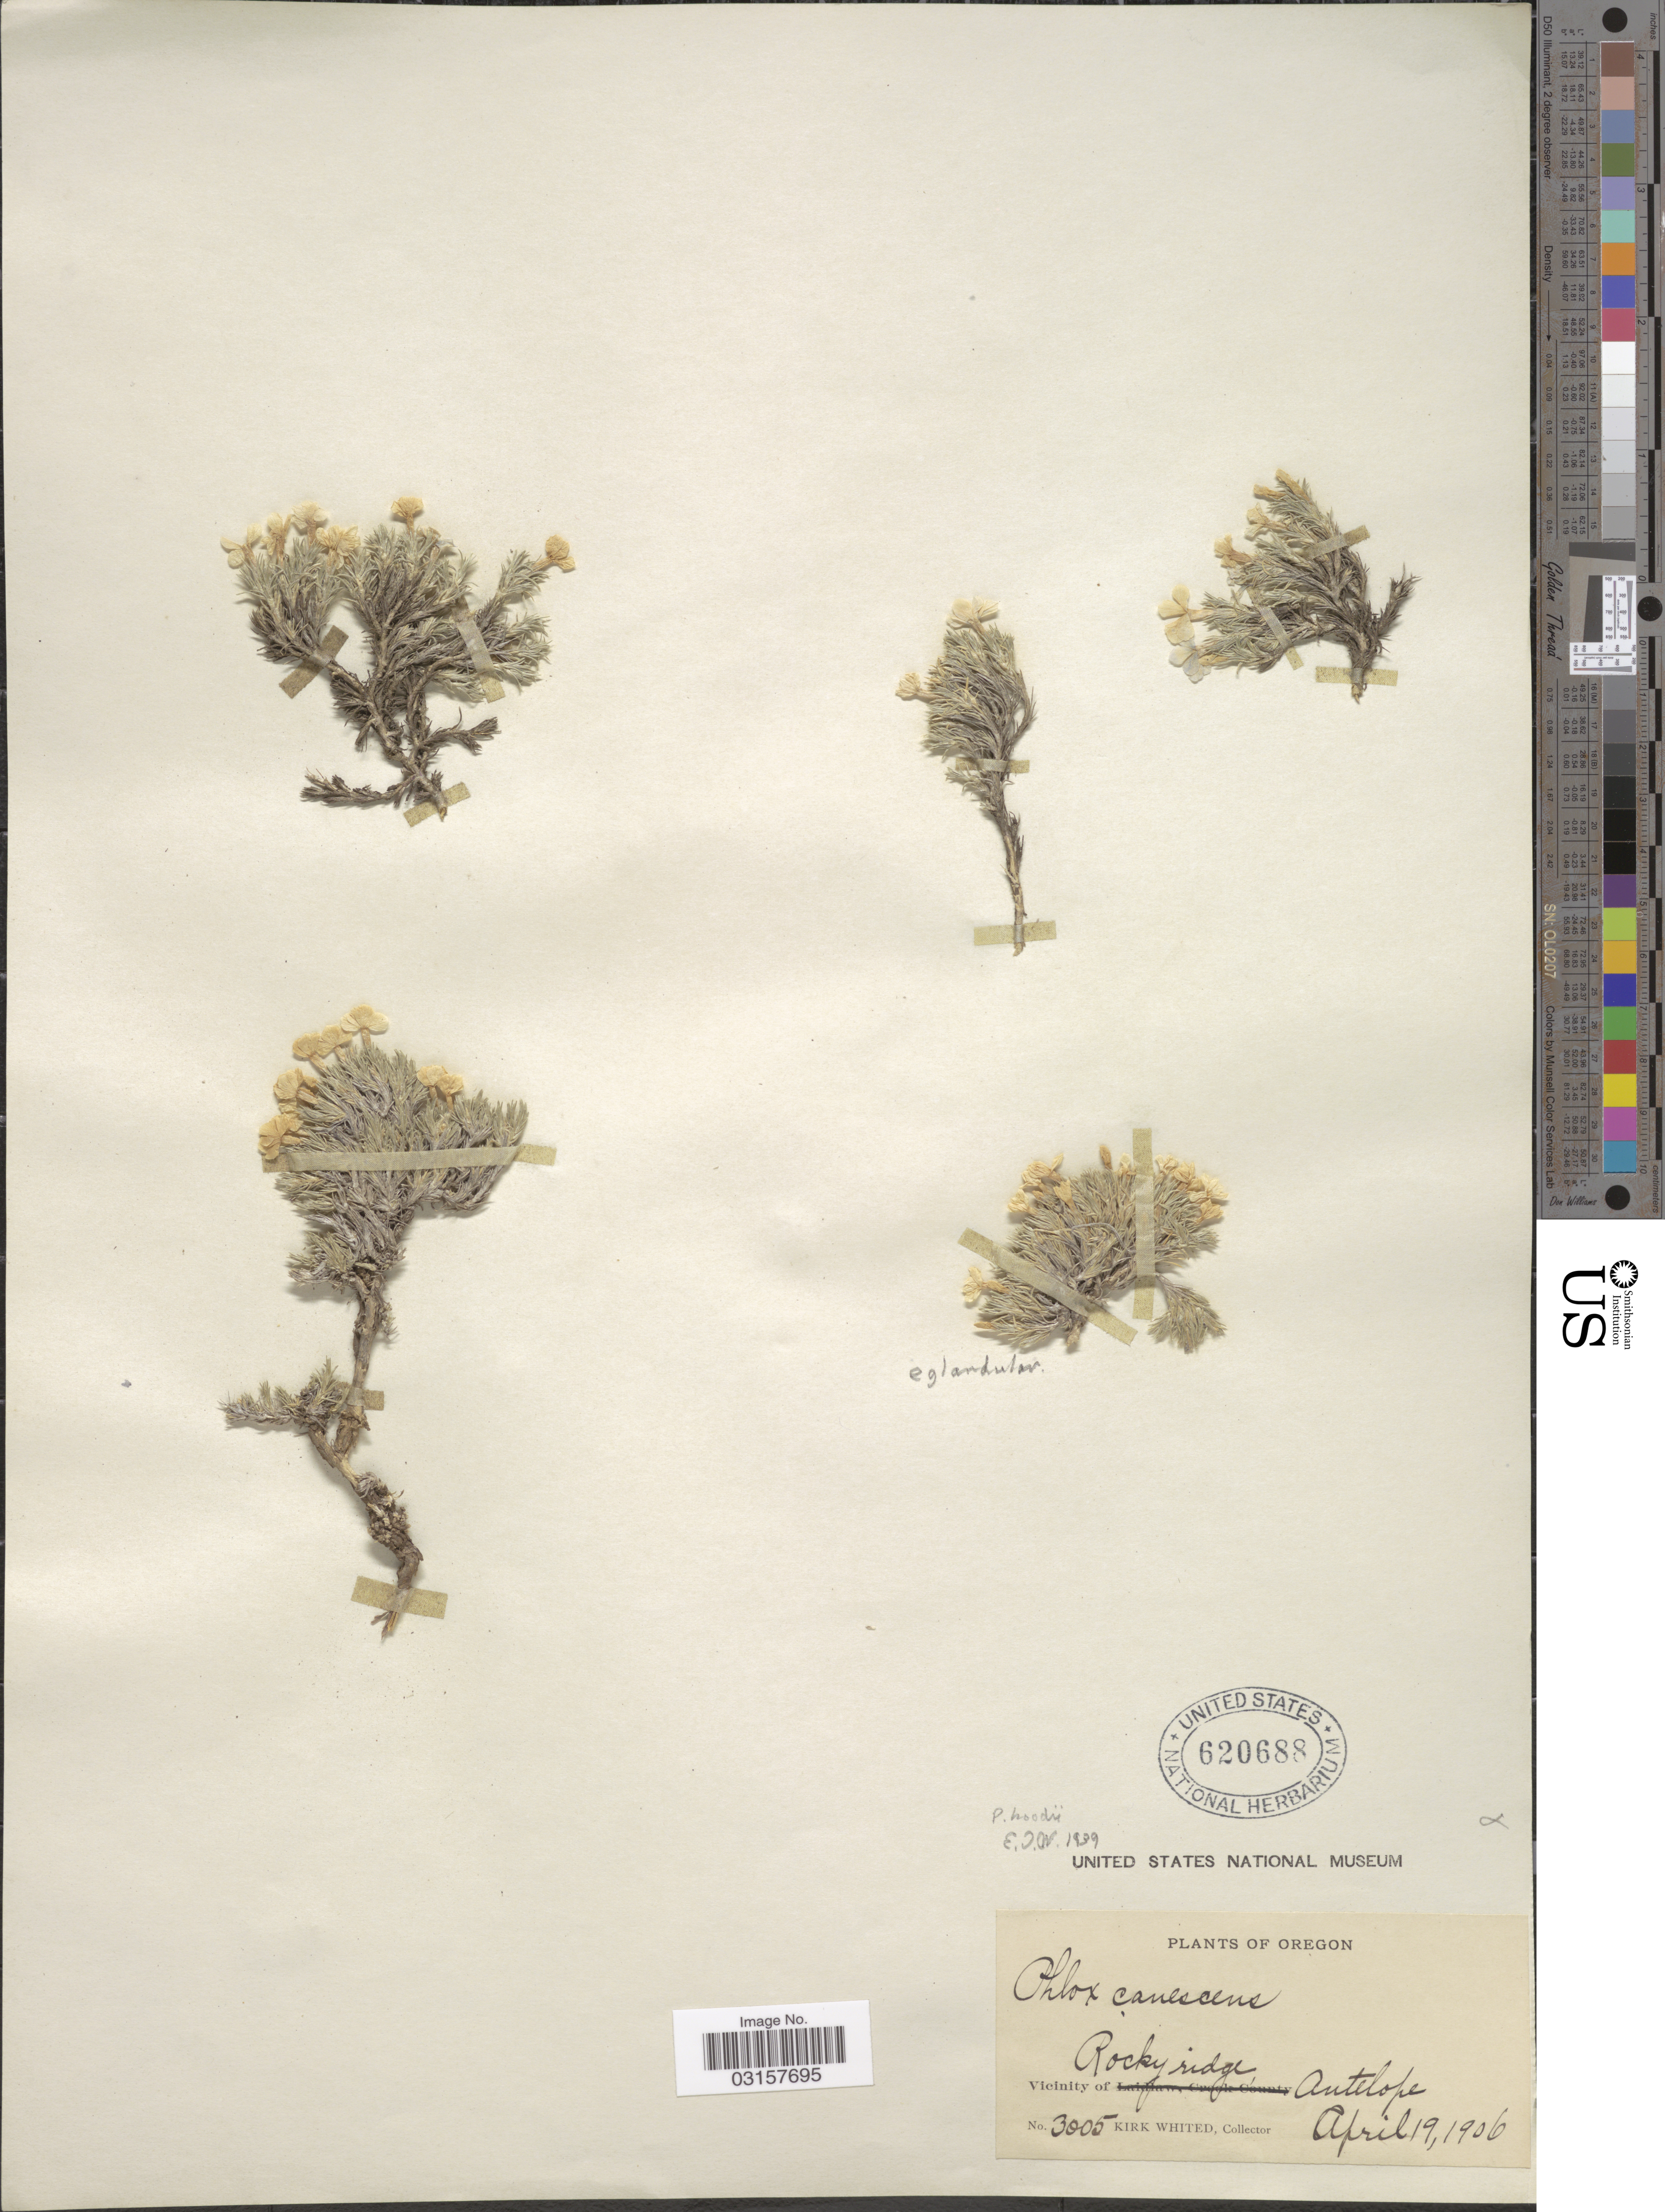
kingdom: Plantae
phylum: Tracheophyta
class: Magnoliopsida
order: Ericales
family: Polemoniaceae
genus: Phlox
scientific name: Phlox hoodii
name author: Richardson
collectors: K. Whited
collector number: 3005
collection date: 1906-04-19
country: United States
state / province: Oregon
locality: Vicinity of Antelope.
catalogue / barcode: US 620688